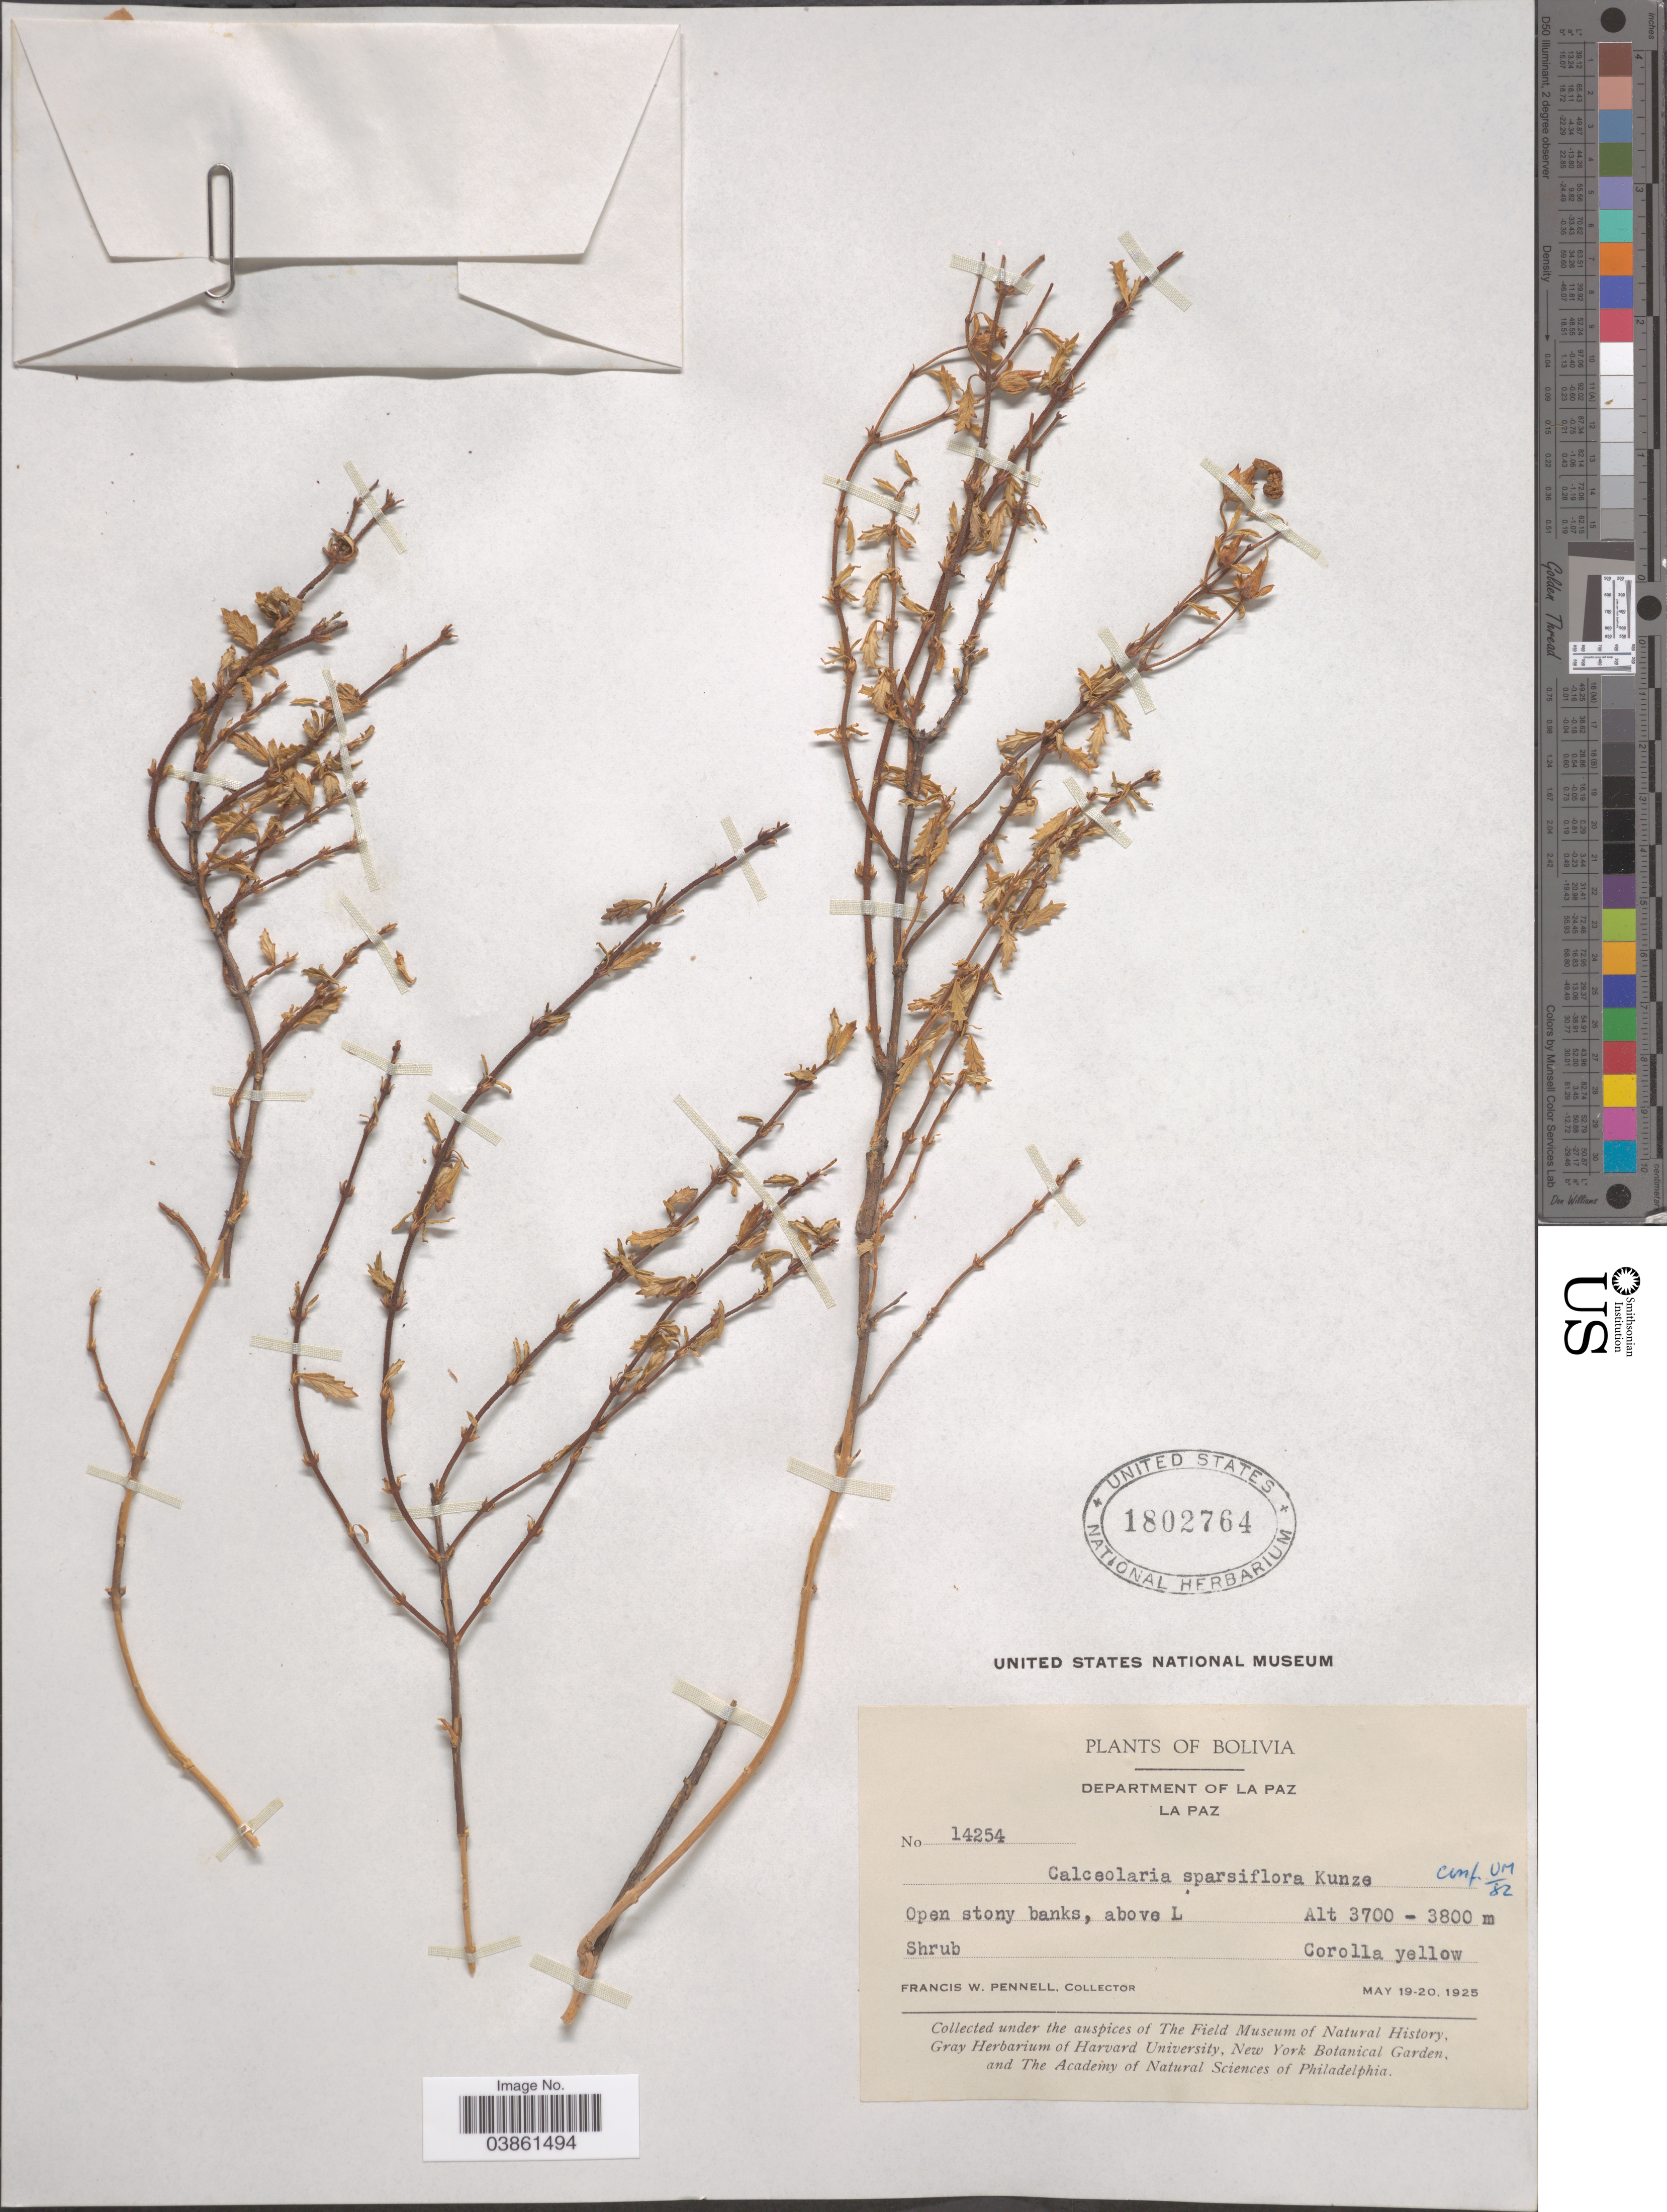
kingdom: Plantae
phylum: Tracheophyta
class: Magnoliopsida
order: Lamiales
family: Calceolariaceae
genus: Calceolaria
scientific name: Calceolaria sparsiflora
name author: Kuntze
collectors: F. W. Pennell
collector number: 14254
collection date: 1925-05-19/1925-05-20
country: Bolivia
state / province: La Paz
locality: Department of La Paz. La Paz. Open stony banks, above L.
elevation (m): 3700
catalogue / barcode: US 1802764